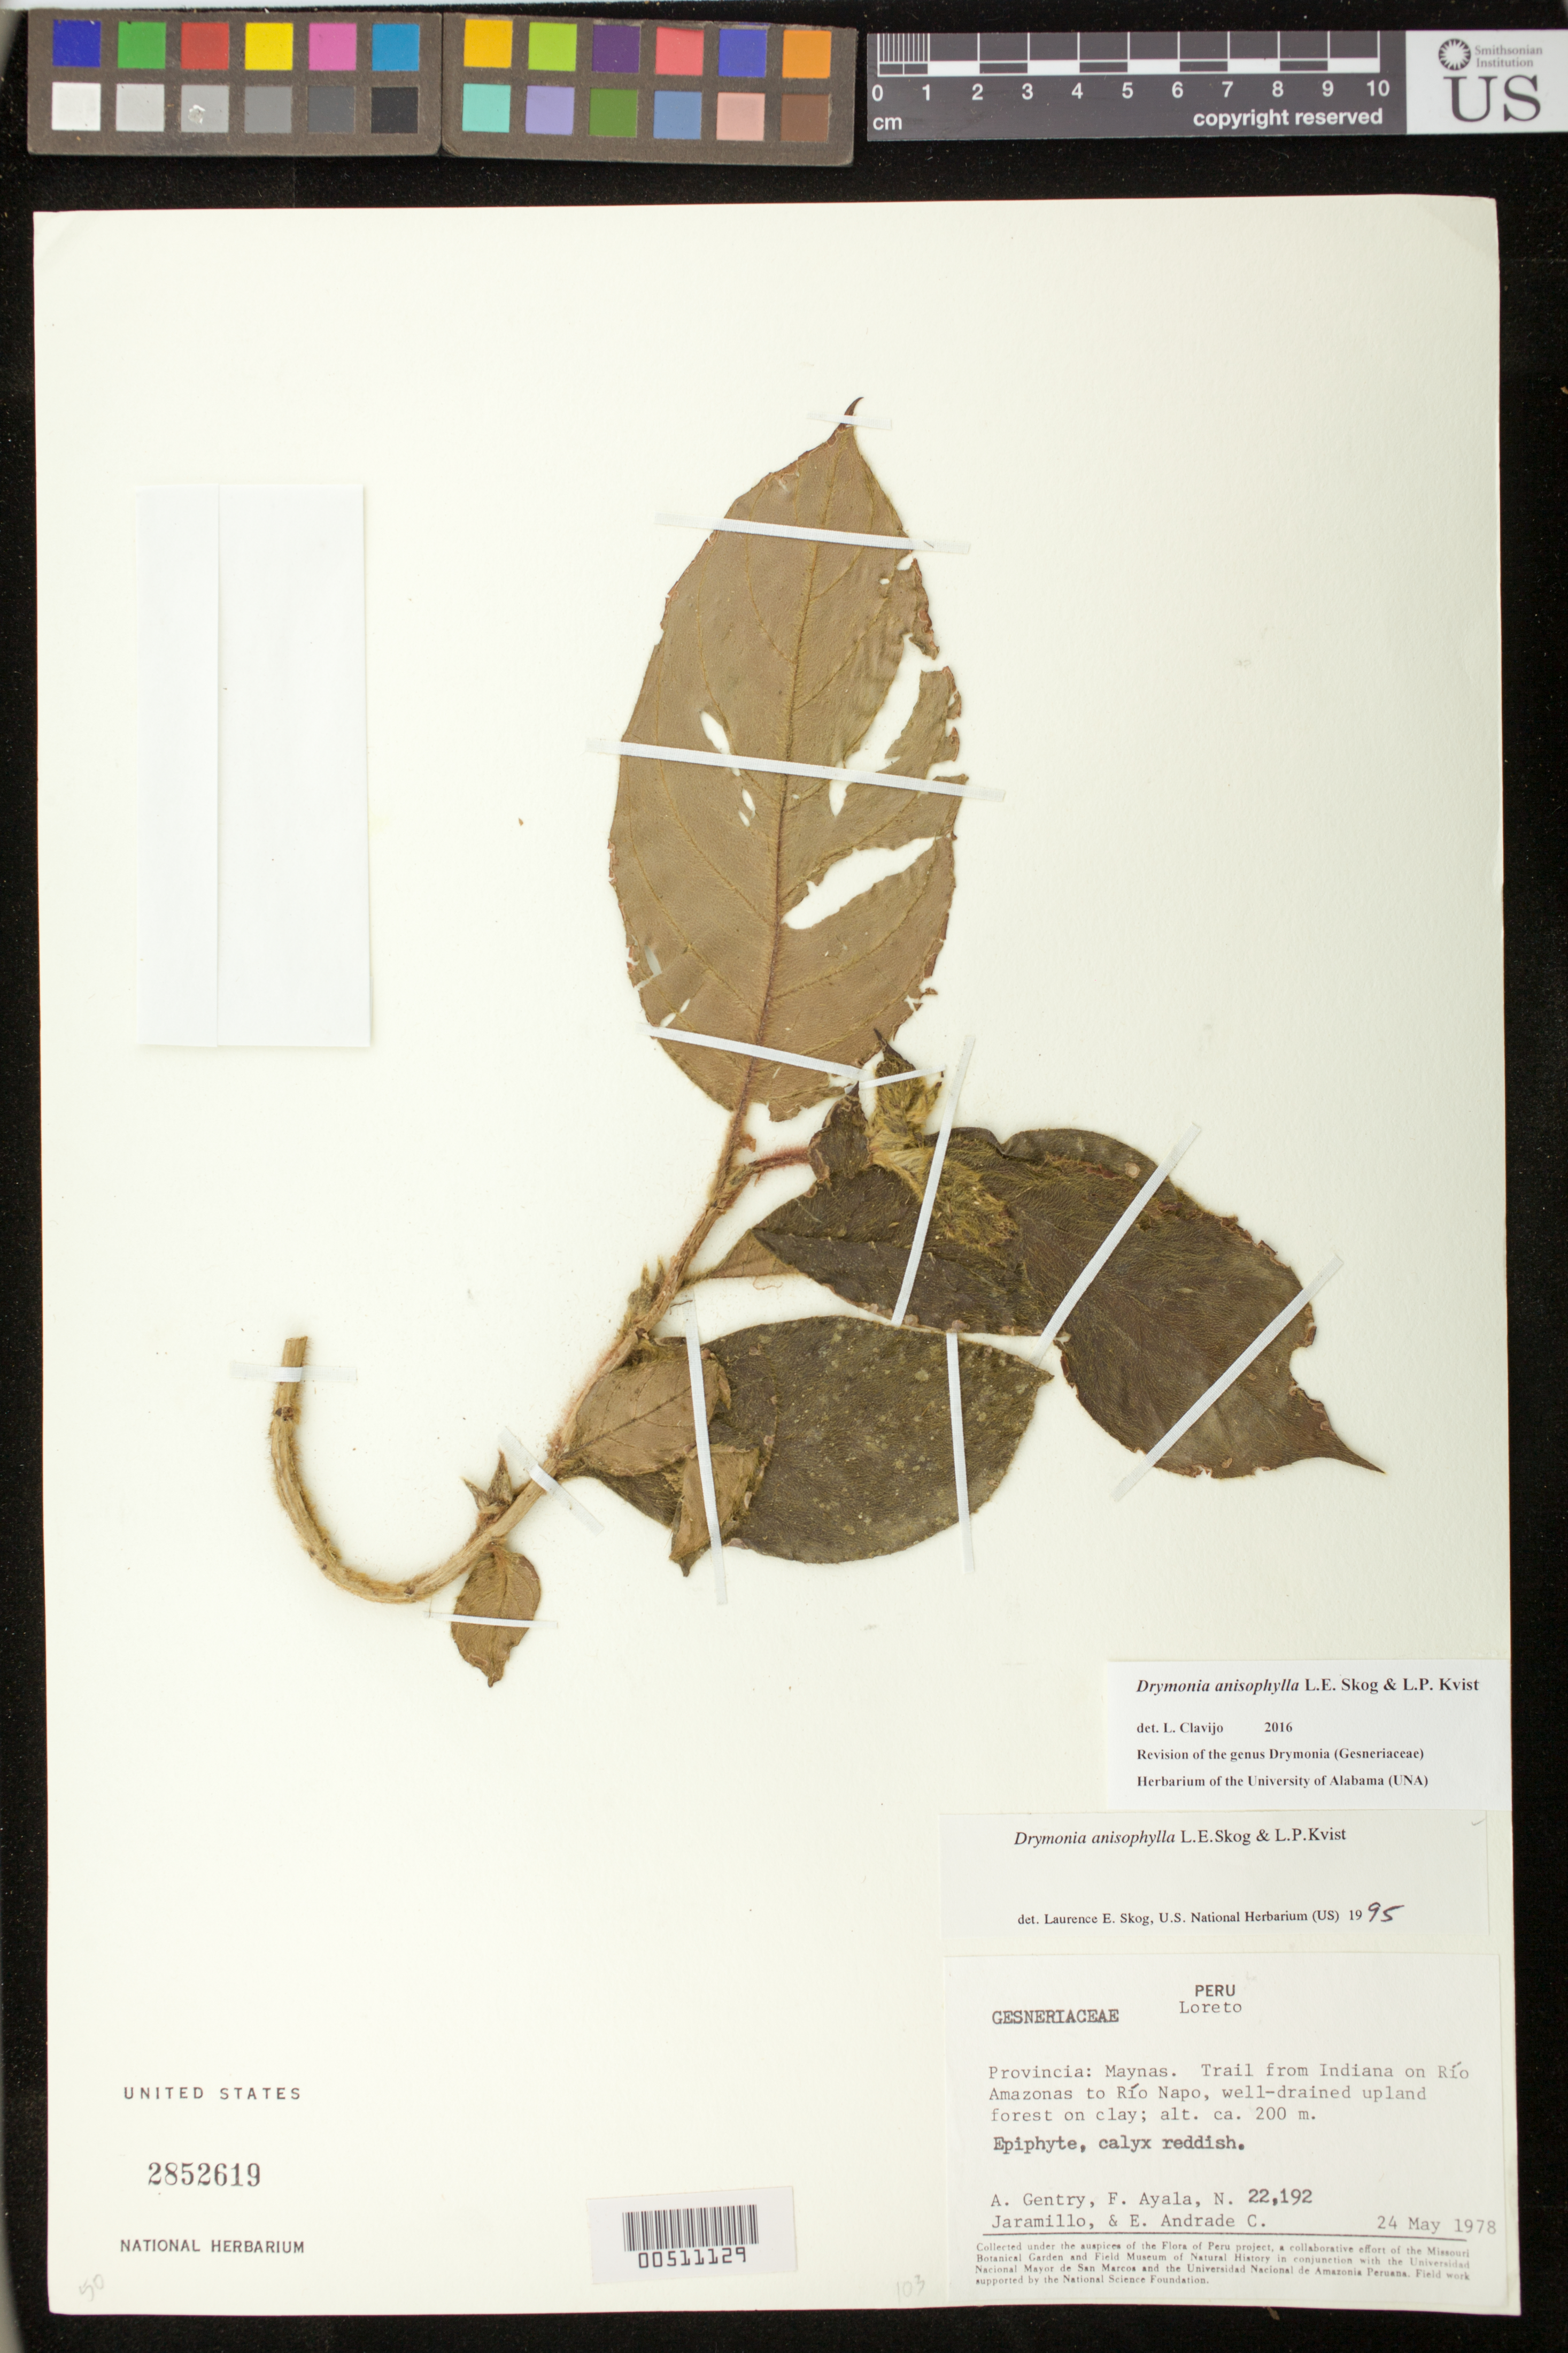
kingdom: Plantae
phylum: Tracheophyta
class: Magnoliopsida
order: Lamiales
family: Gesneriaceae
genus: Drymonia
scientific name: Drymonia anisophylla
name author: L.E. Skog & L.P. Kvist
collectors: A. H. Gentry, F. Ayala F., N. Jaramillo & E. Andrade C.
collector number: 22192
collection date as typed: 24 May 1978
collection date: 1978-05-24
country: Peru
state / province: Loreto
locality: Prov. Maynas, trail from Indiana on Río Amazonas to Río Napo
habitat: Well-drained upland forest on clay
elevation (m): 200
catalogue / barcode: US 2852619